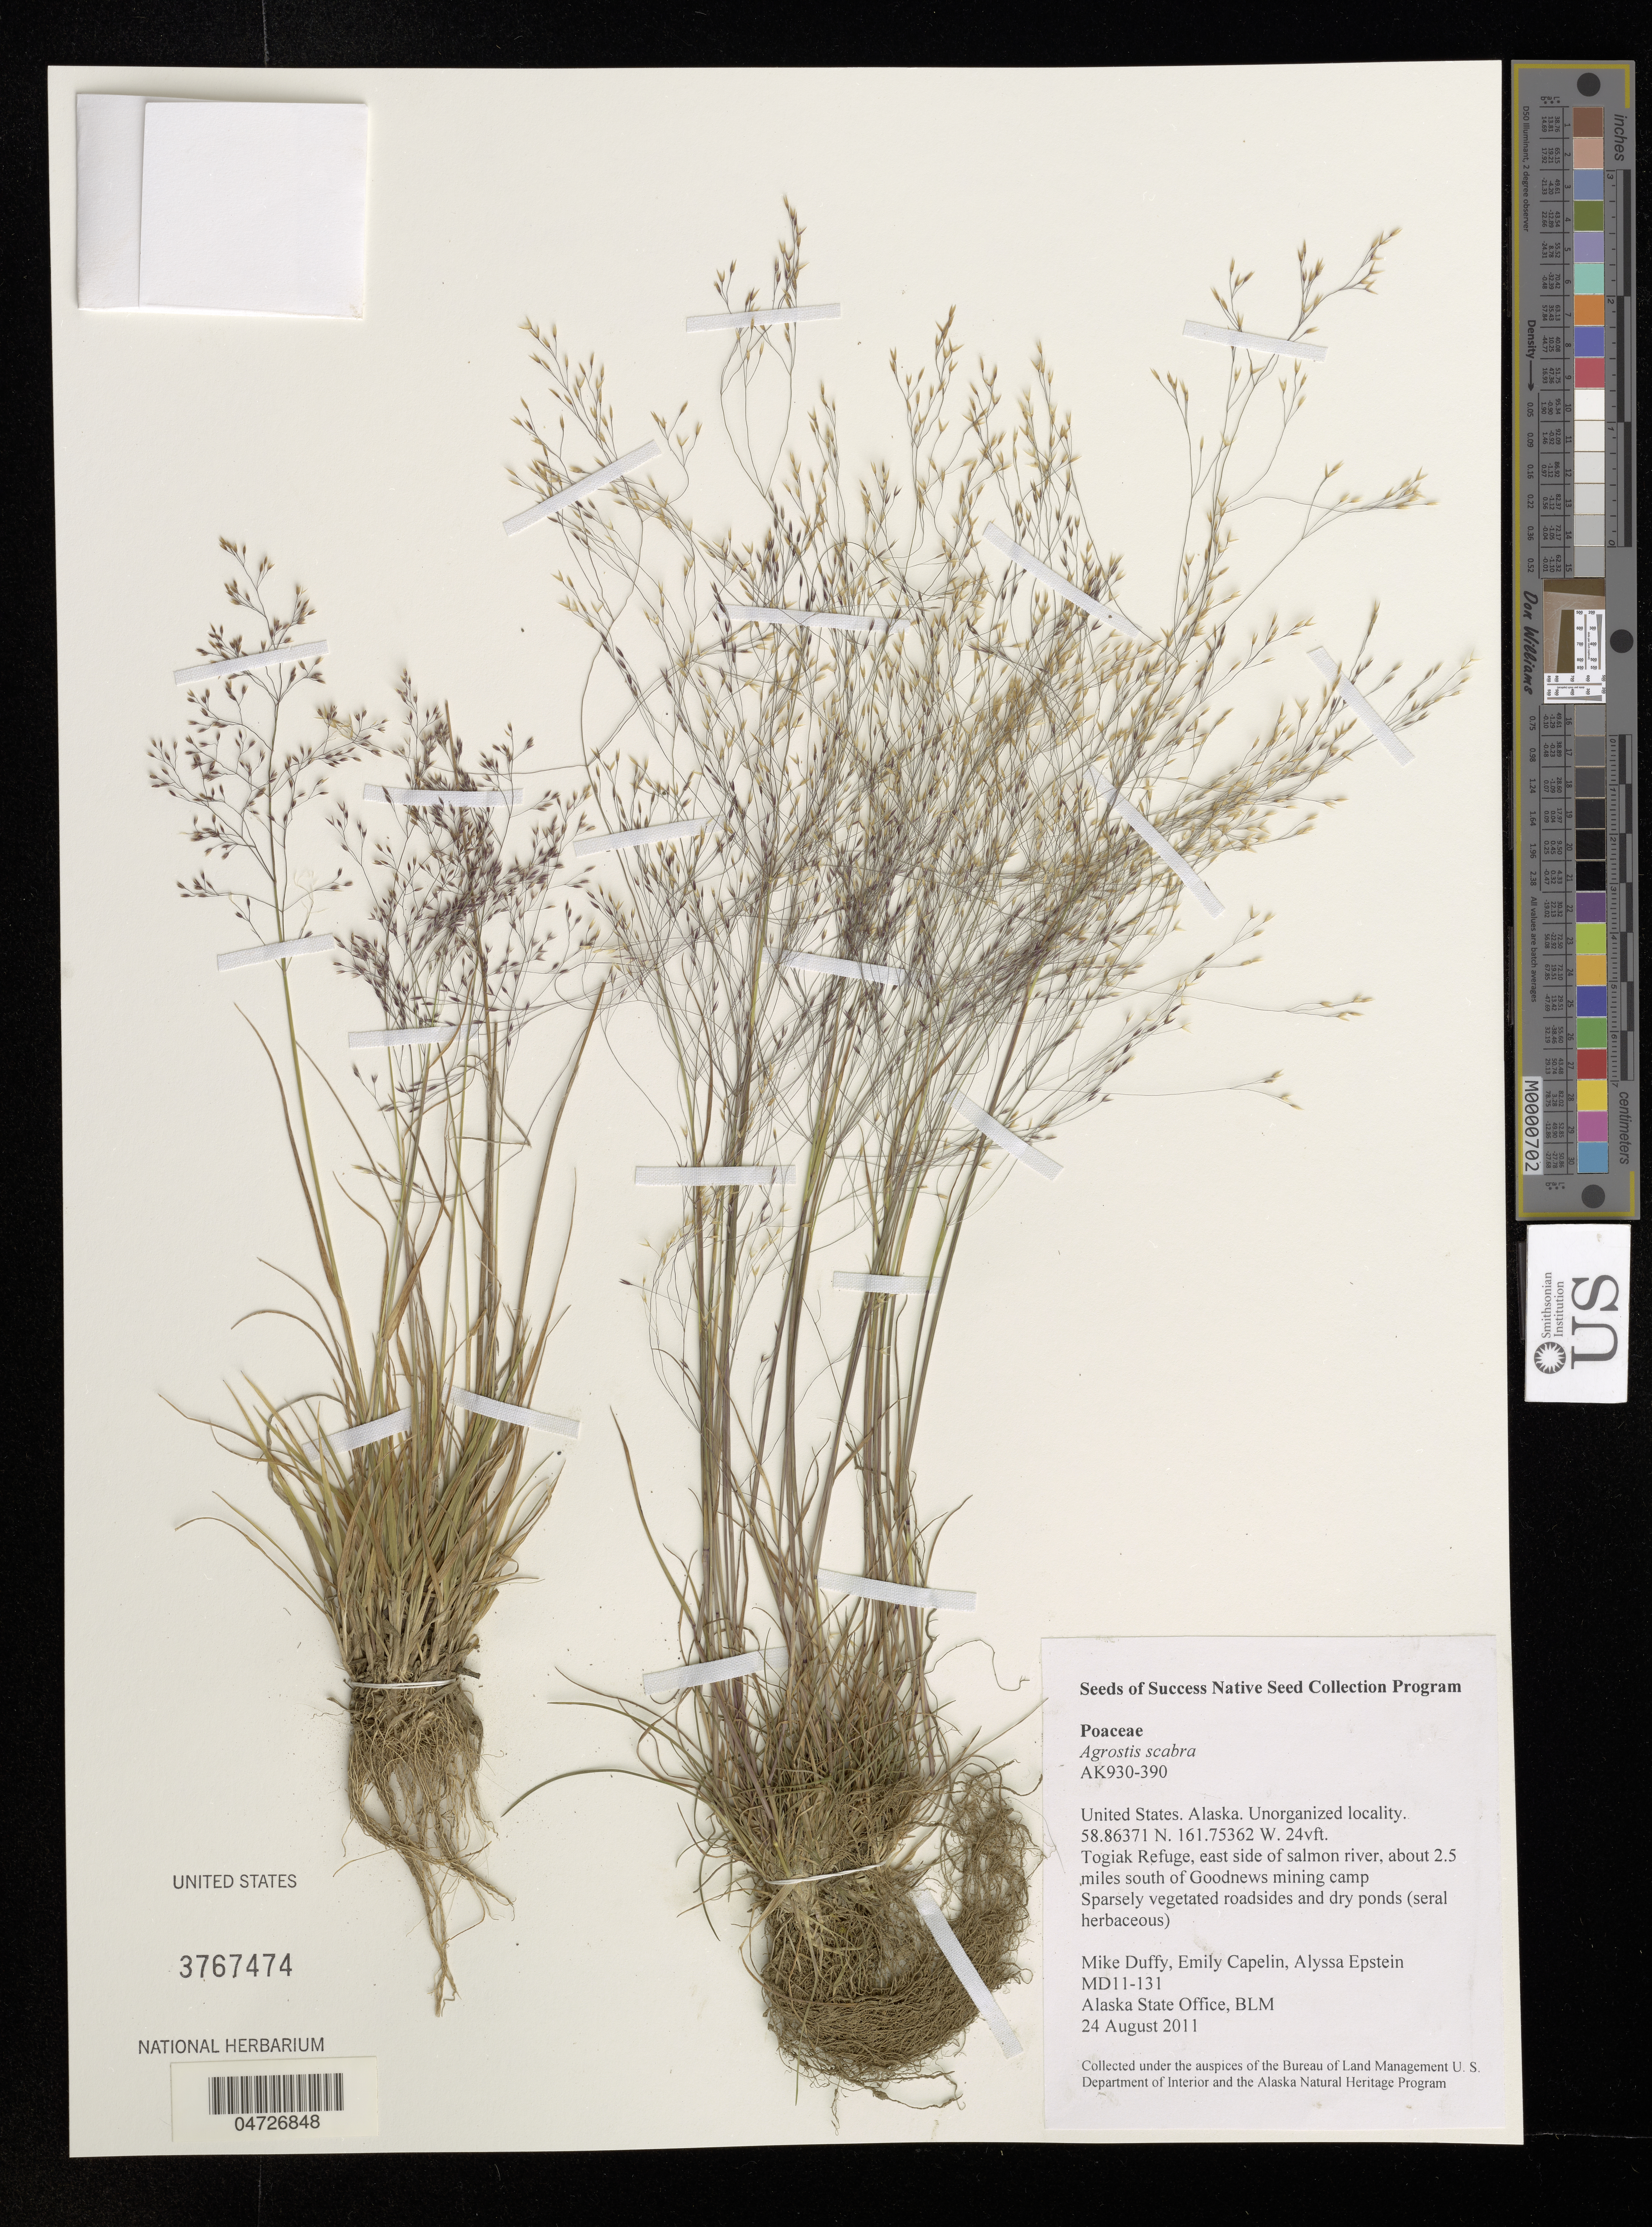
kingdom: Plantae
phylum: Tracheophyta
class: Liliopsida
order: Poales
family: Poaceae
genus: Agrostis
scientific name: Agrostis scabra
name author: Willd.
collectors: M. Duffy, E. Capelin & A. Epstein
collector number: MD11-131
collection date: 2011-08-24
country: United States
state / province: Alaska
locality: Unorganized locality. Togiak Refuge, east side of salmon river, about 2.5 miles south of Goodnews mining camp.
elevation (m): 7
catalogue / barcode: US 3767474